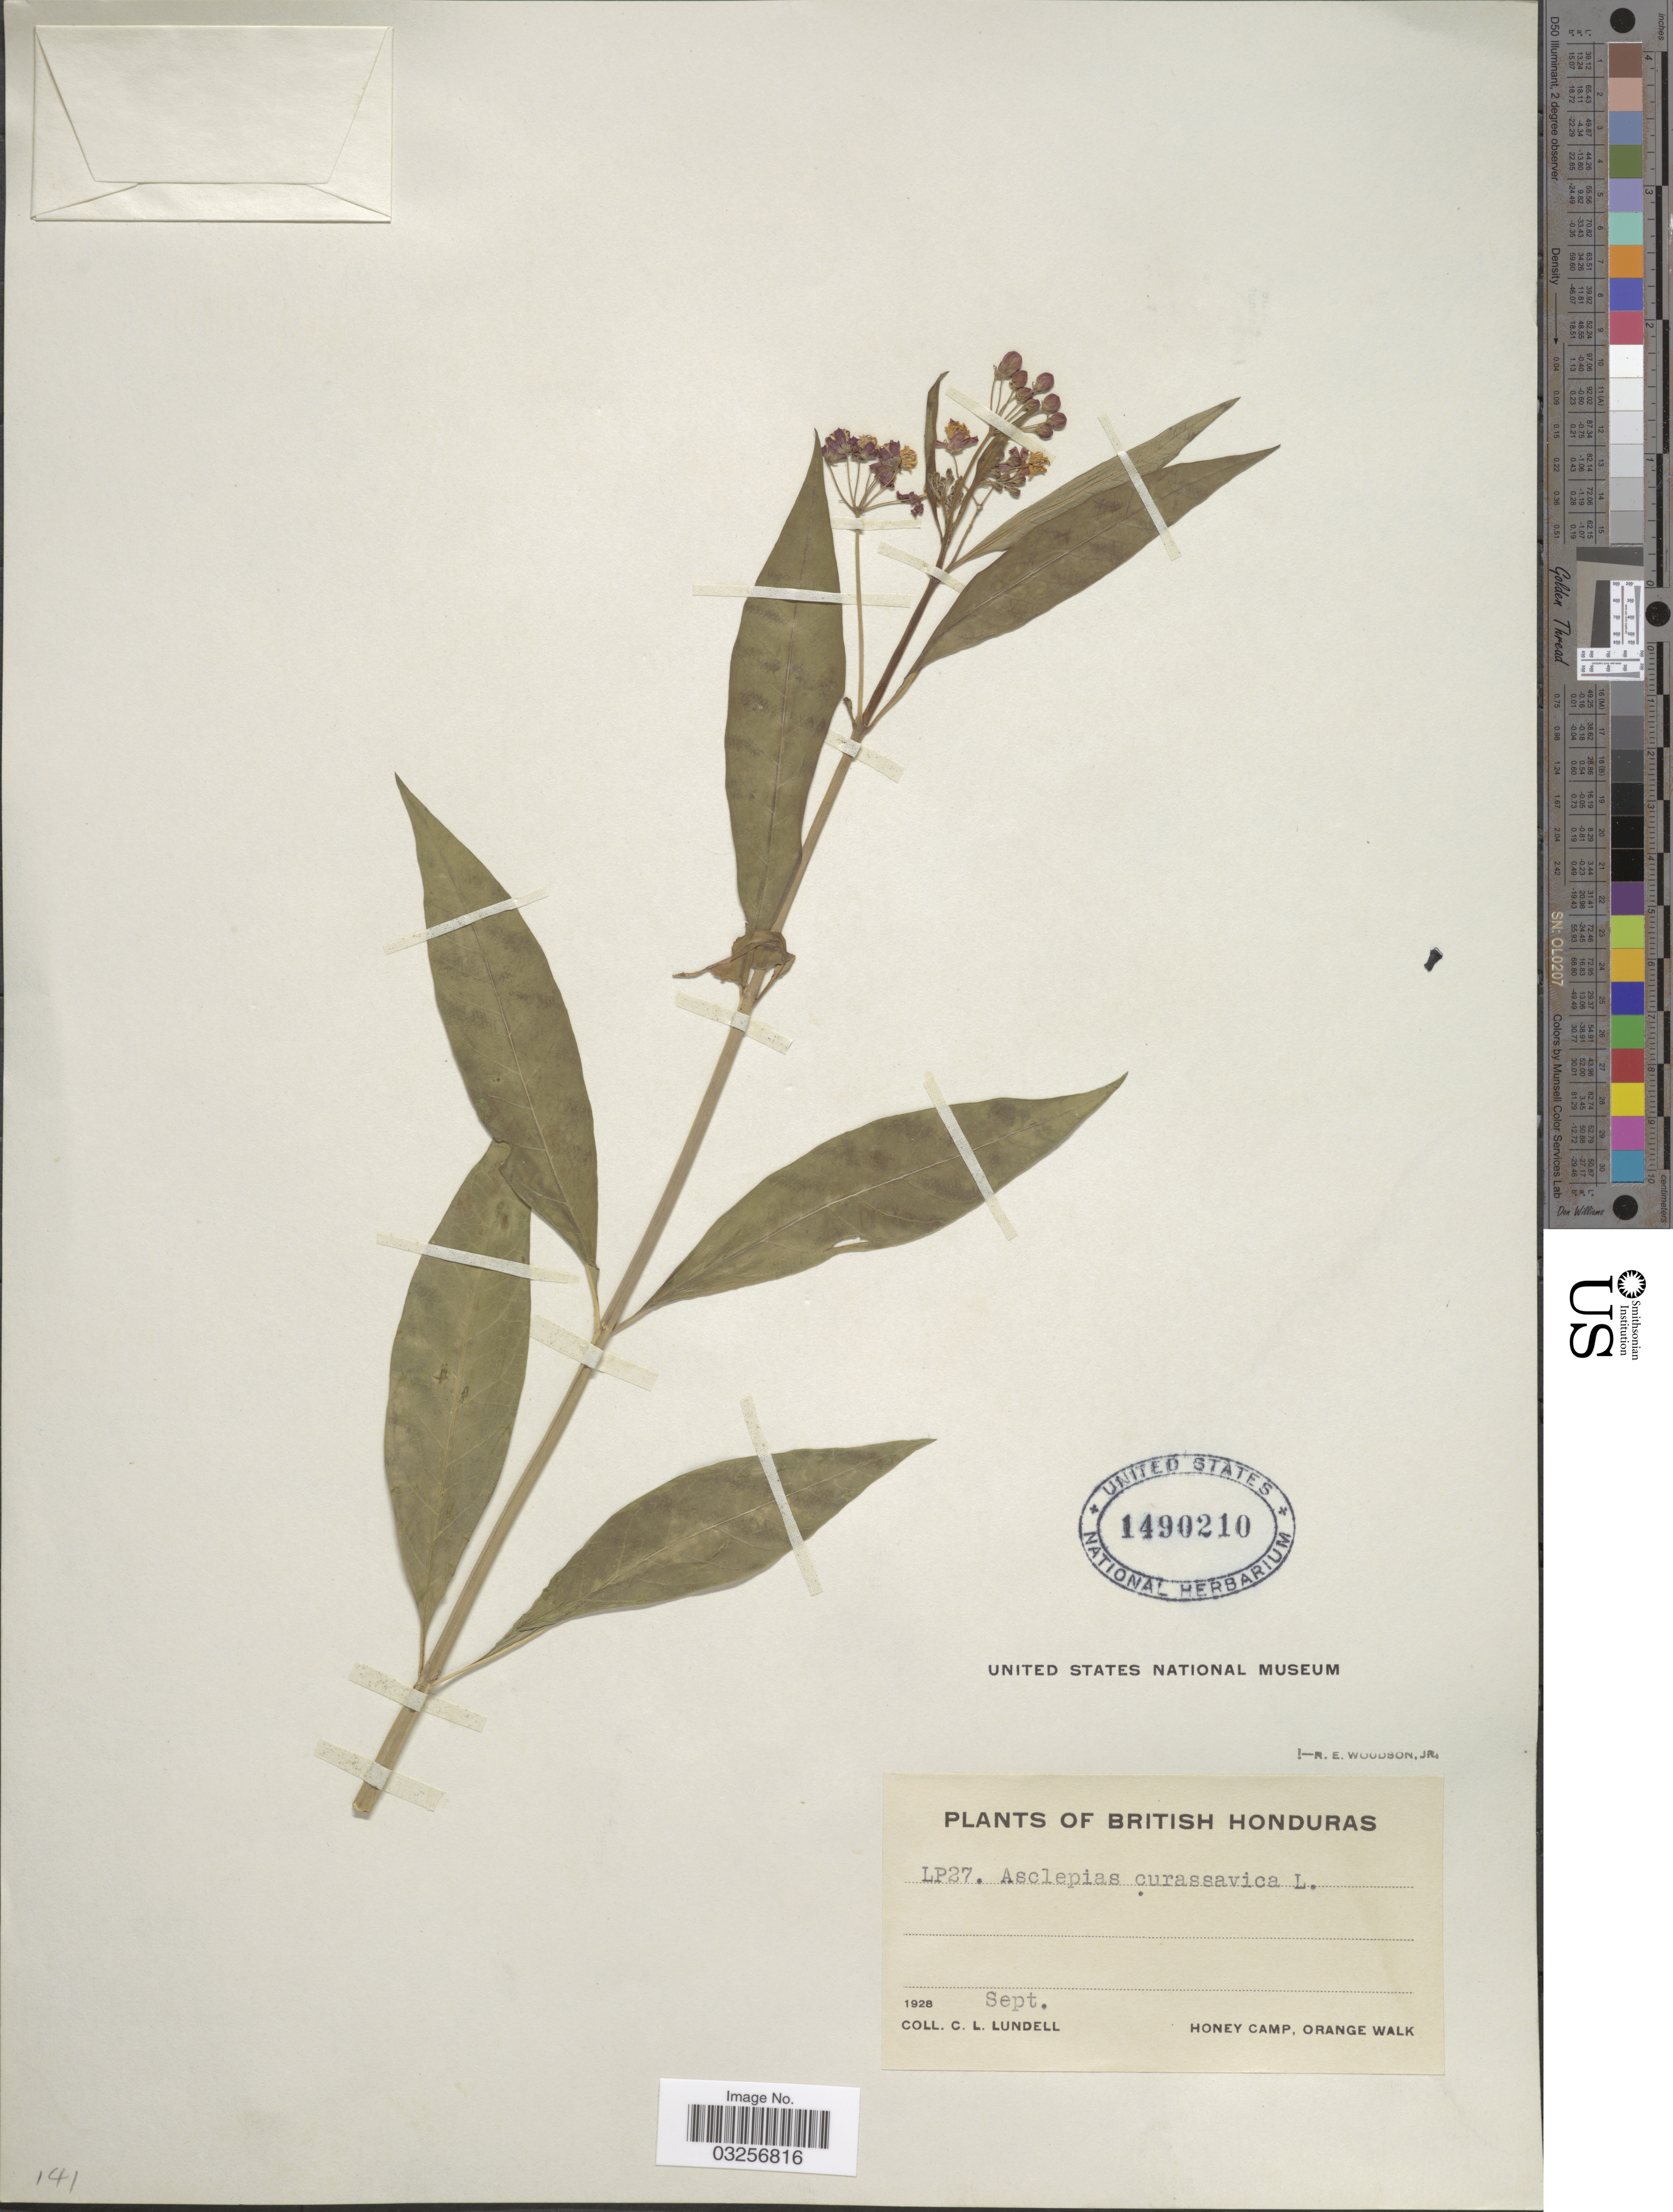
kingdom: Plantae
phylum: Tracheophyta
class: Magnoliopsida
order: Gentianales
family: Apocynaceae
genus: Asclepias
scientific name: Asclepias curassavica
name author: L.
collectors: C. L. Lundell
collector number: LP27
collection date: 1928-09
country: Belize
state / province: Orange Walk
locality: British Honduras. Honey Camp, Orange Walk.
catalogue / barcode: US 1490210